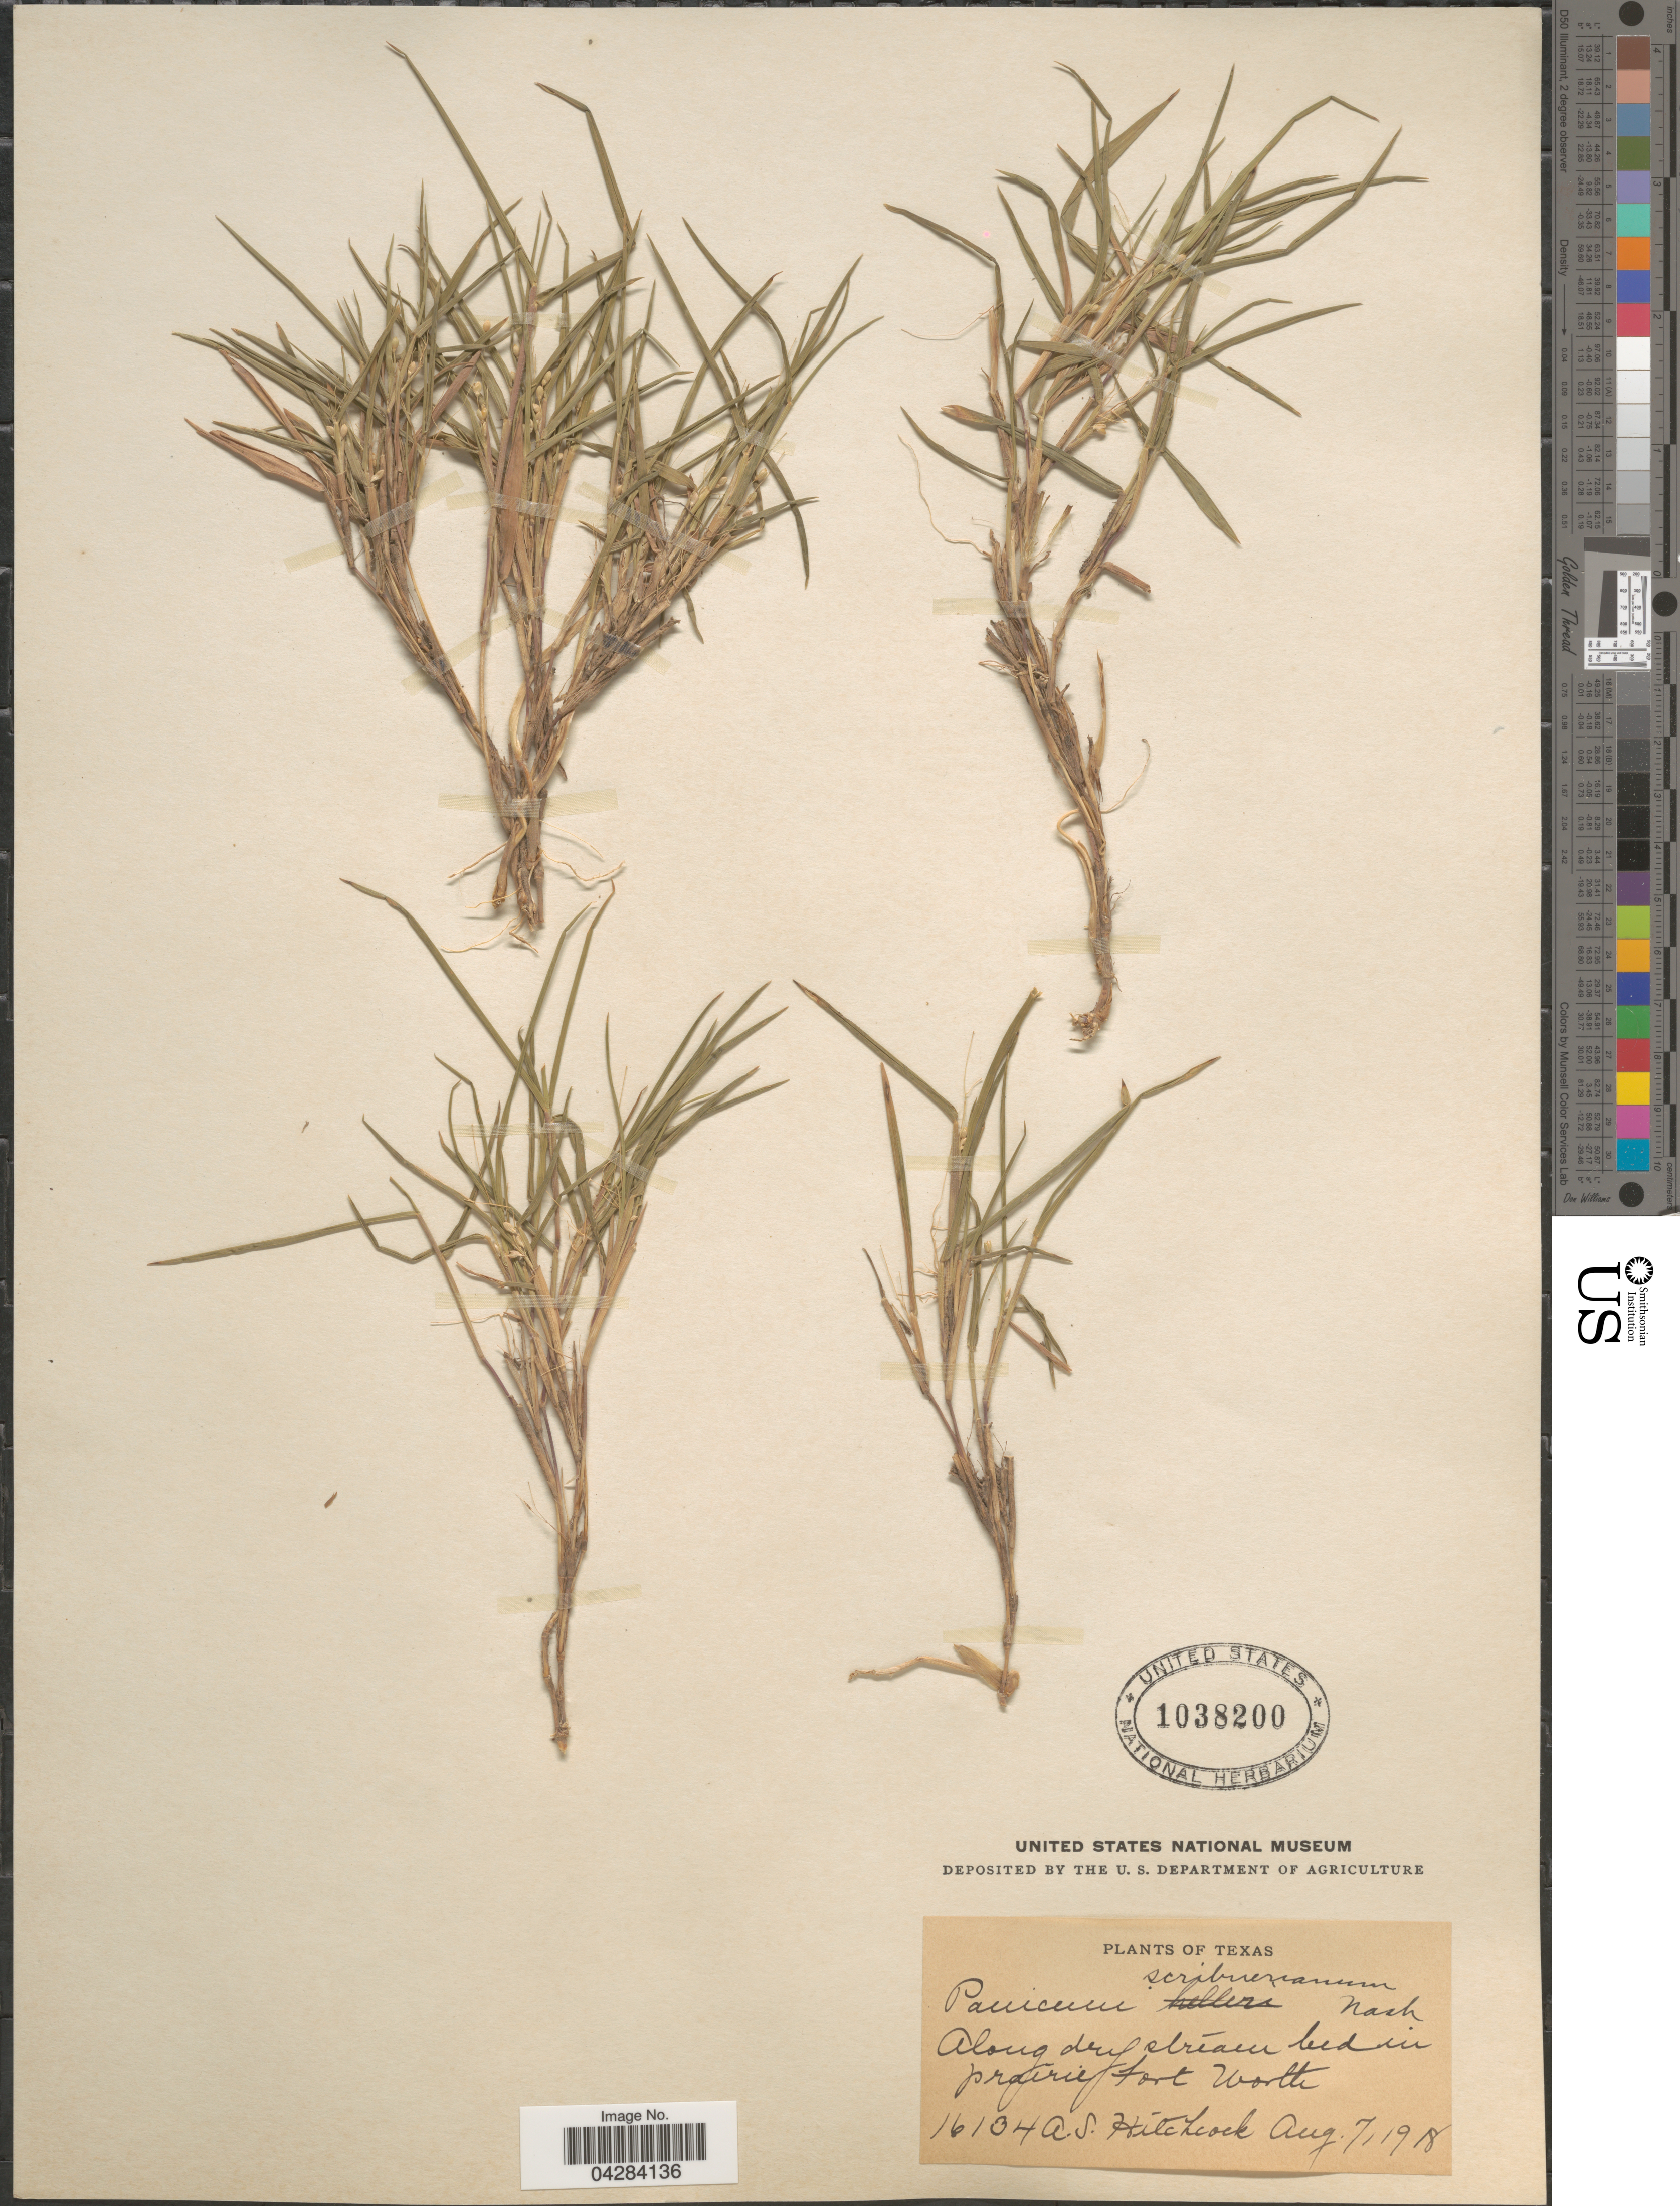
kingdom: Plantae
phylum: Tracheophyta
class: Liliopsida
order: Poales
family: Poaceae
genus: Dichanthelium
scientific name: Dichanthelium oligosanthes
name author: (Schult.) Gould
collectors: A. S. Hitchcock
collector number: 16134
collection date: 1918-08-07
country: United States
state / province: Texas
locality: Along dry streambed in prairie Fort Worth.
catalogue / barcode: US 1038200